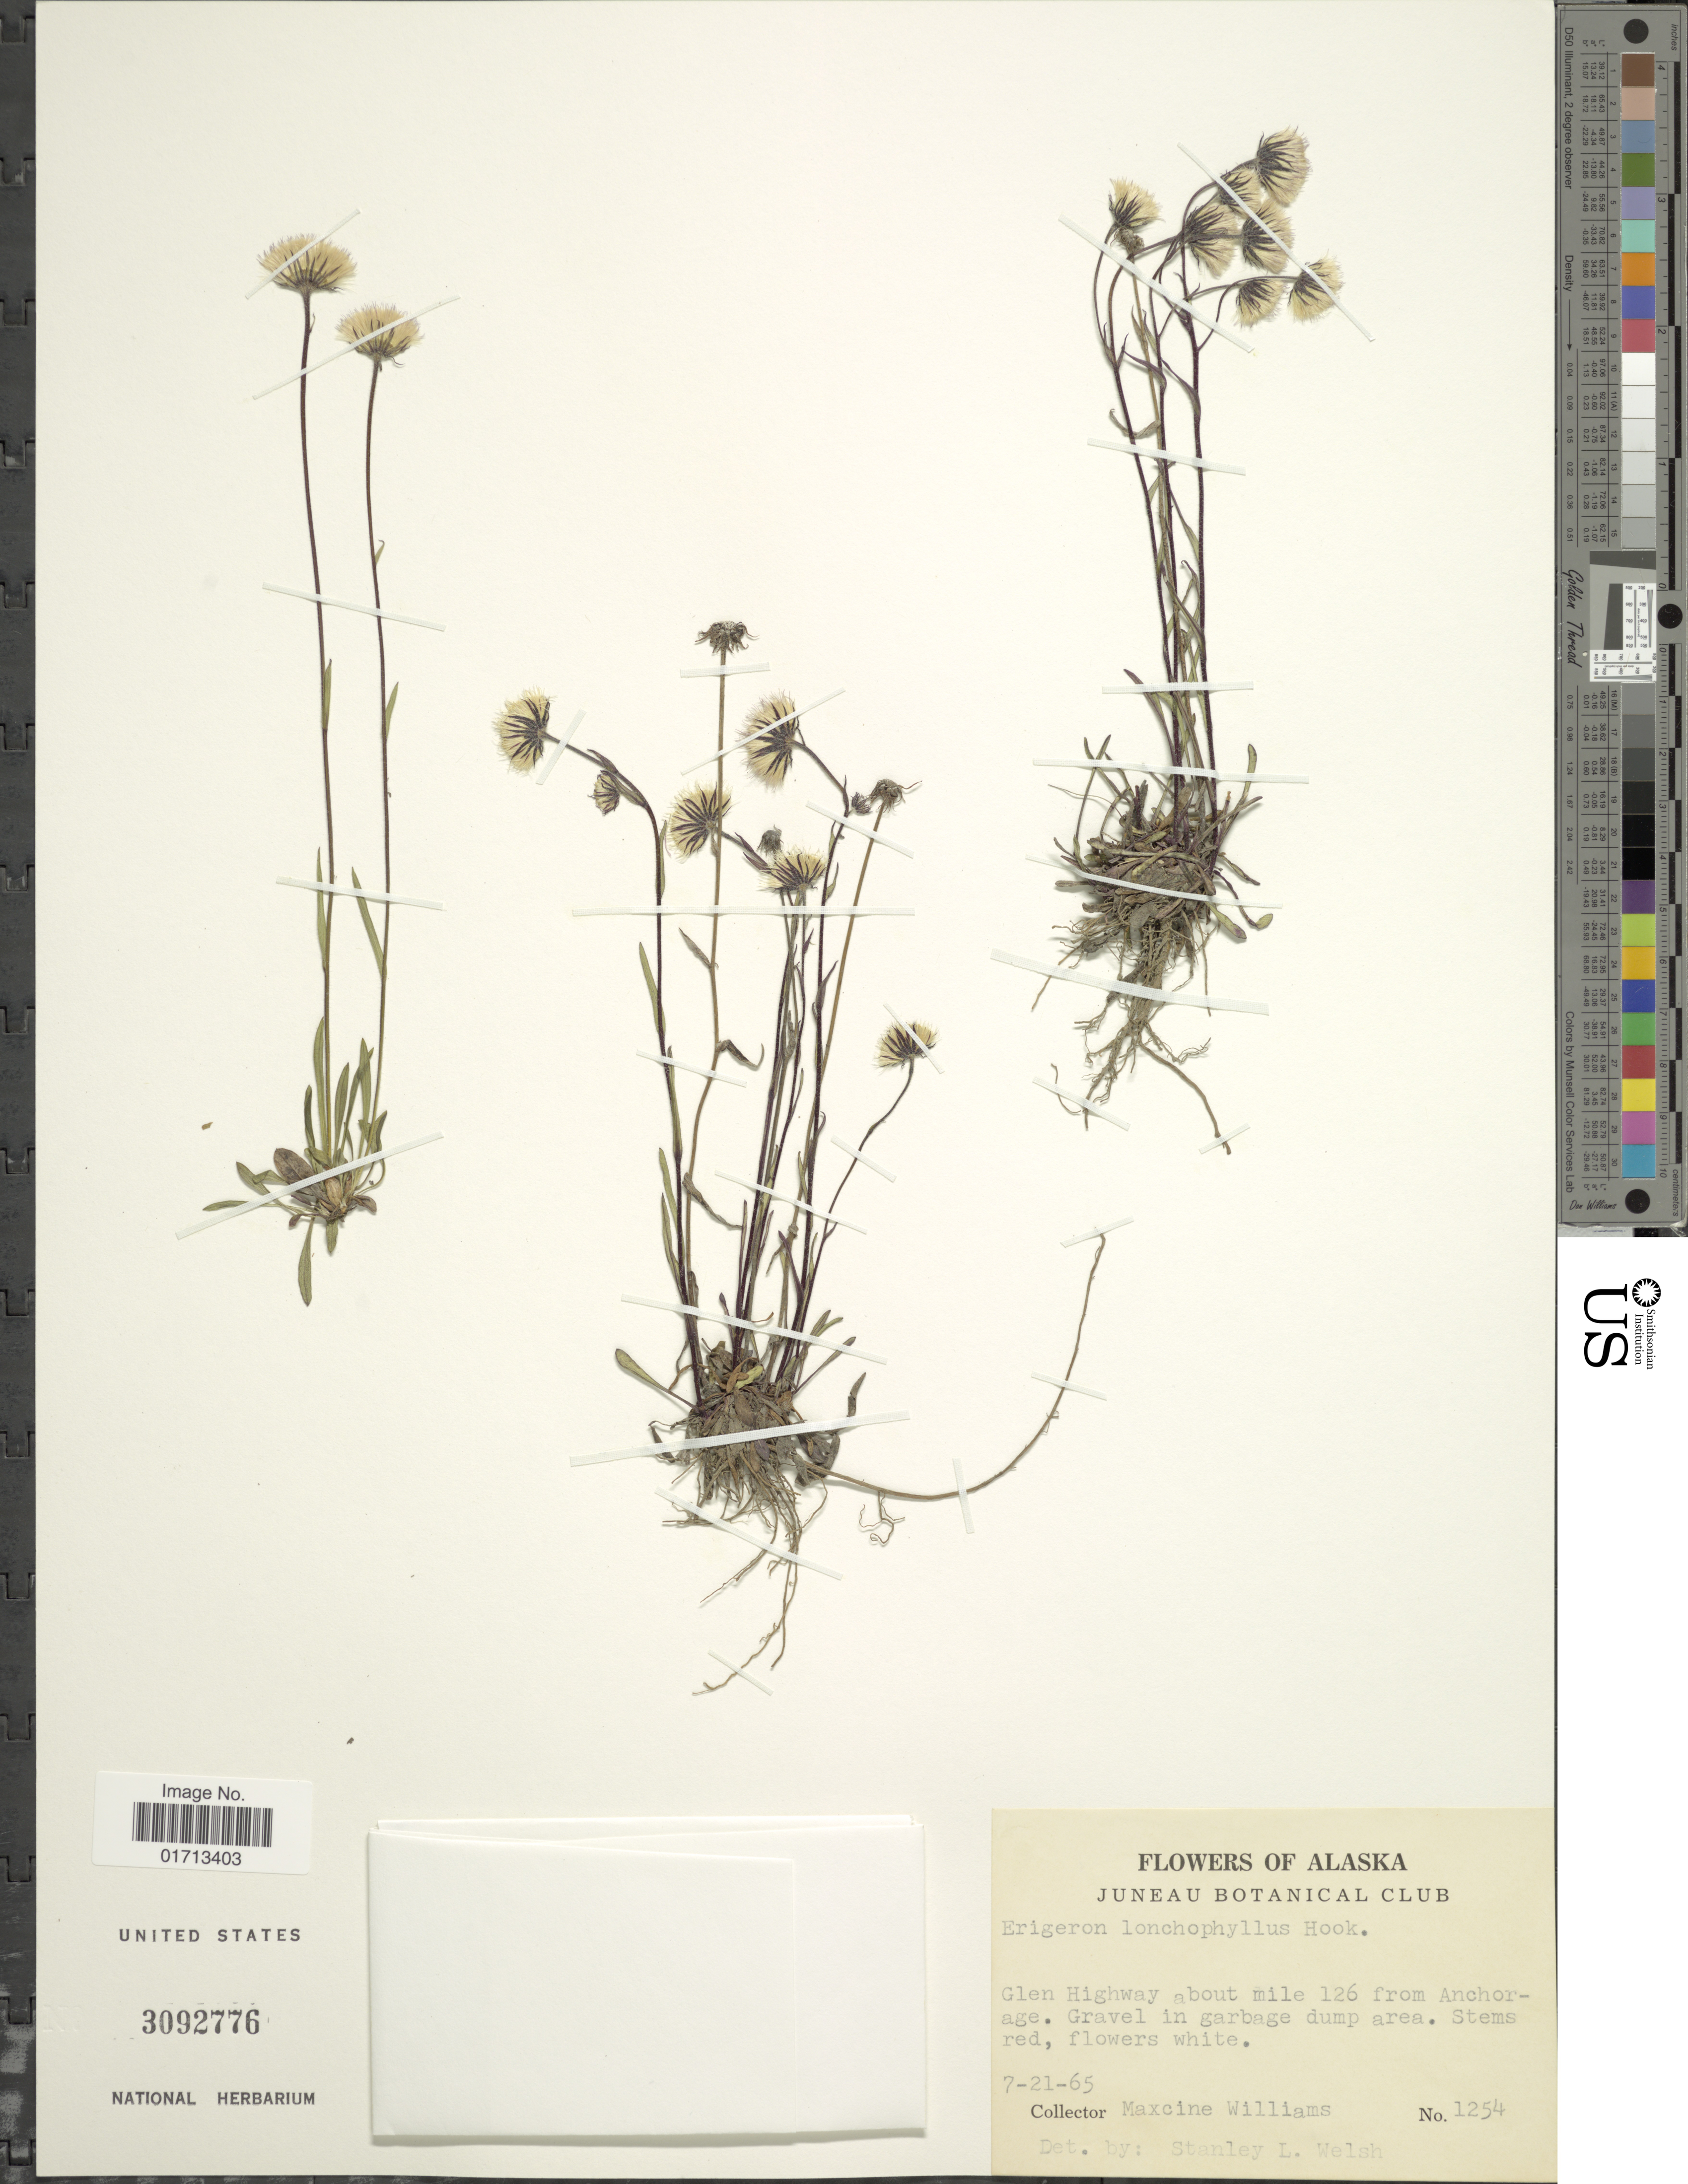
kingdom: Plantae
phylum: Tracheophyta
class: Magnoliopsida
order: Asterales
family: Asteraceae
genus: Erigeron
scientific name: Erigeron lonchophyllus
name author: Hook.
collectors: Mr. Williams & S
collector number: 1254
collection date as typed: Transcribed d/m/y: 21/7/65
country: United States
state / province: Alaska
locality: Glen Highway about mile 126 from Anchorage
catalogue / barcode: US 3092776